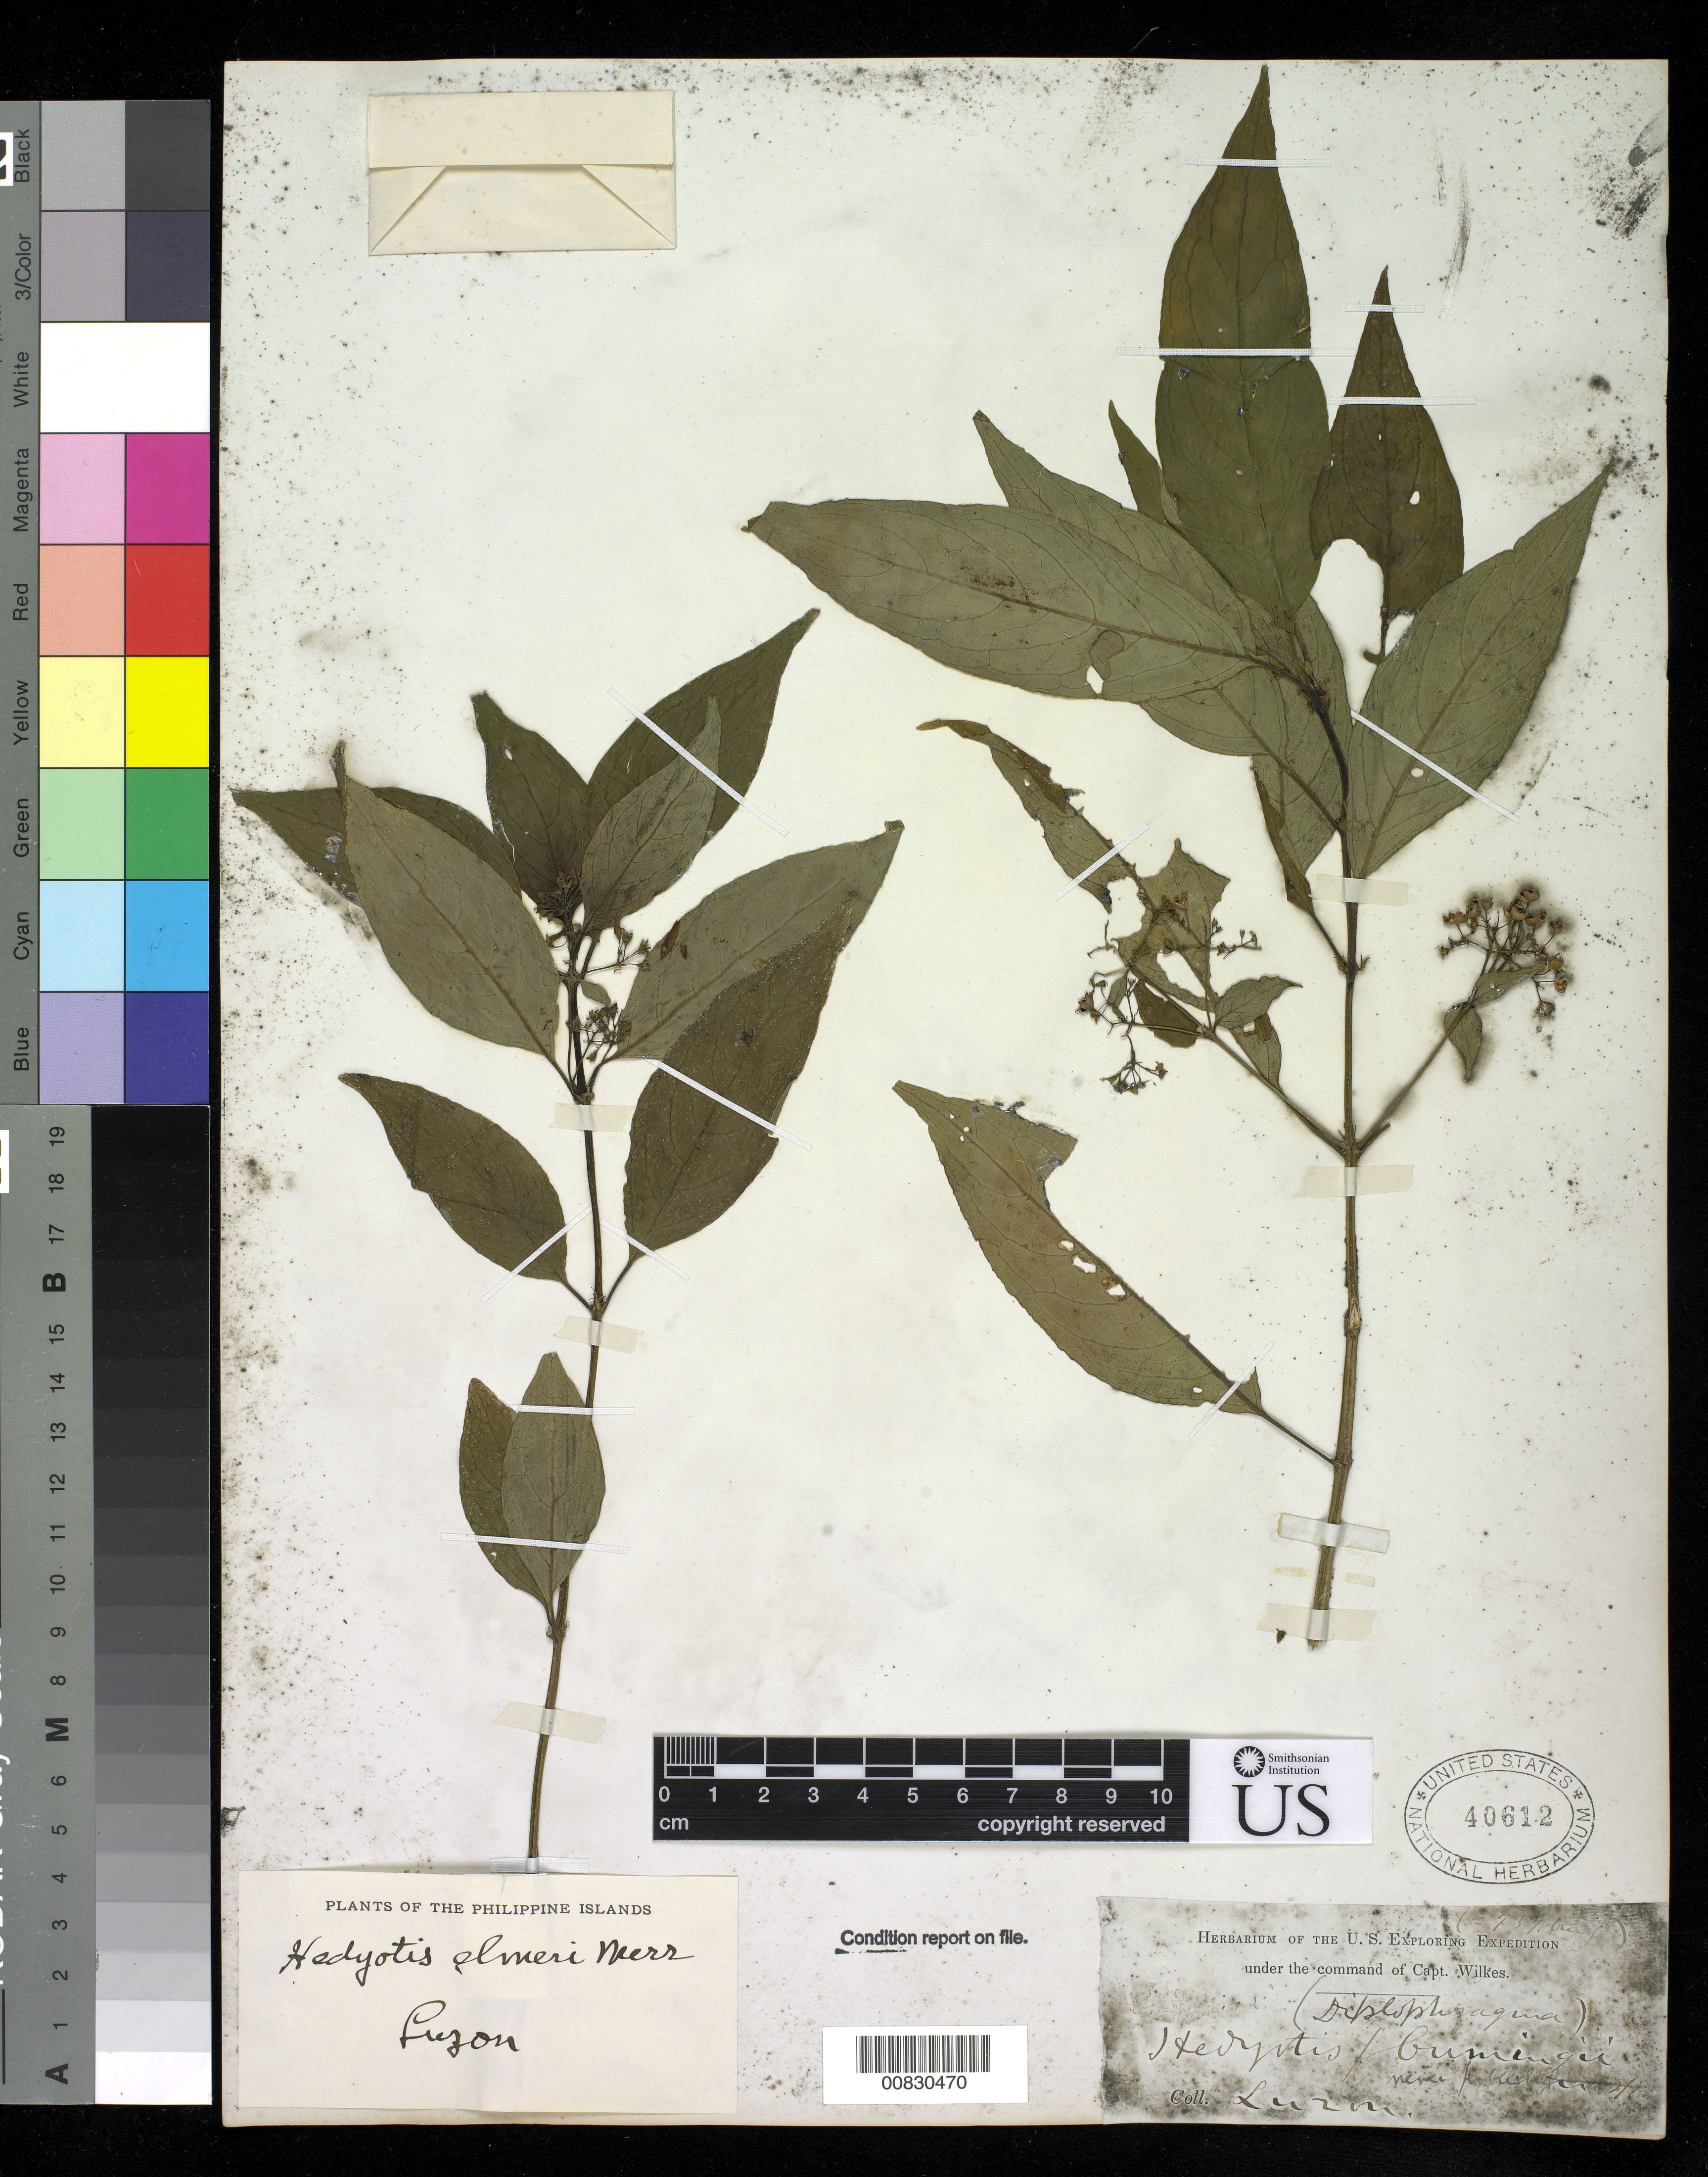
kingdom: Plantae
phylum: Tracheophyta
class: Magnoliopsida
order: Gentianales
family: Rubiaceae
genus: Oldenlandia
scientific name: Oldenlandia banksii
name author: Elmer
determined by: Wagner, W. L., (BOT), Smithsonian Institution - National Museum of Natural History (UNITED STATES)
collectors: Wilkes Explor. Exped.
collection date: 1838/1842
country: Philippines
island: Luzon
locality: Luzon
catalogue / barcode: US 40612